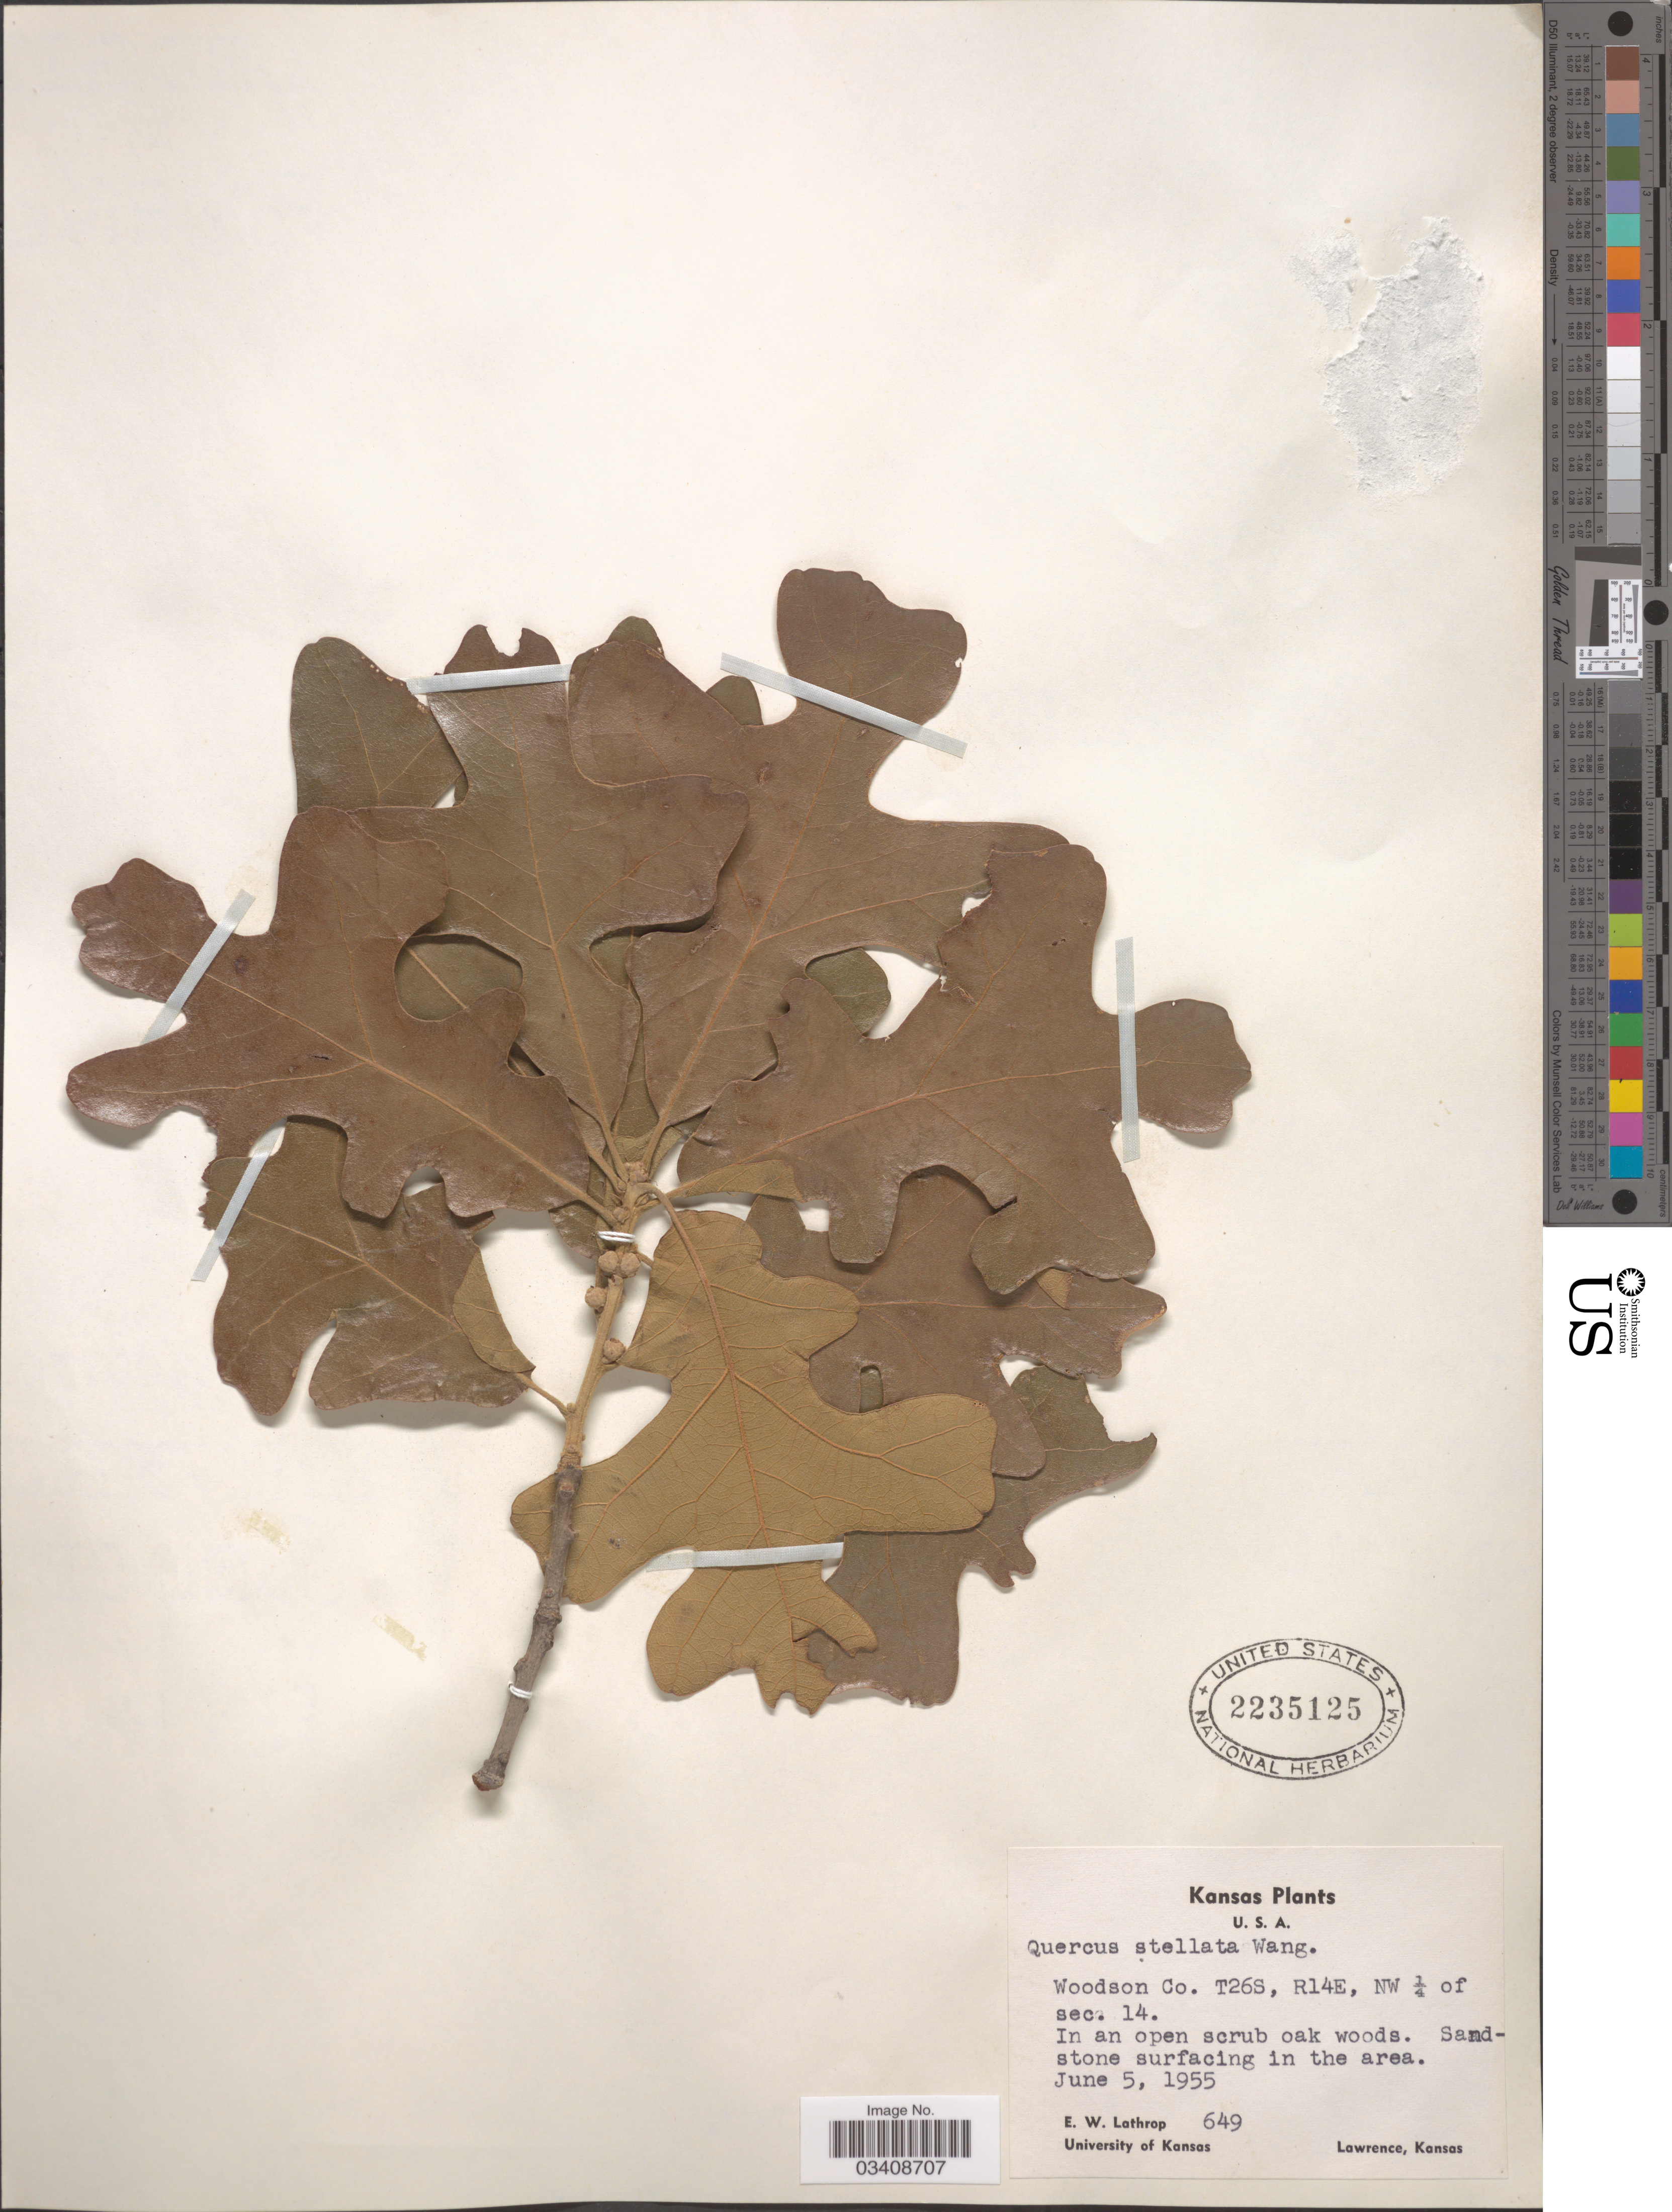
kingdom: Plantae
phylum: Tracheophyta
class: Magnoliopsida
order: Fagales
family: Fagaceae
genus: Quercus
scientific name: Quercus stellata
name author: Wangenh.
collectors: E. W. Lathrop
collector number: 649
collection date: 1955-06-05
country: United States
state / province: Kansas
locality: Woodson Co. T26S, SE, R14E, NW ¼ of sec. 14.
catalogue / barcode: US 2235125